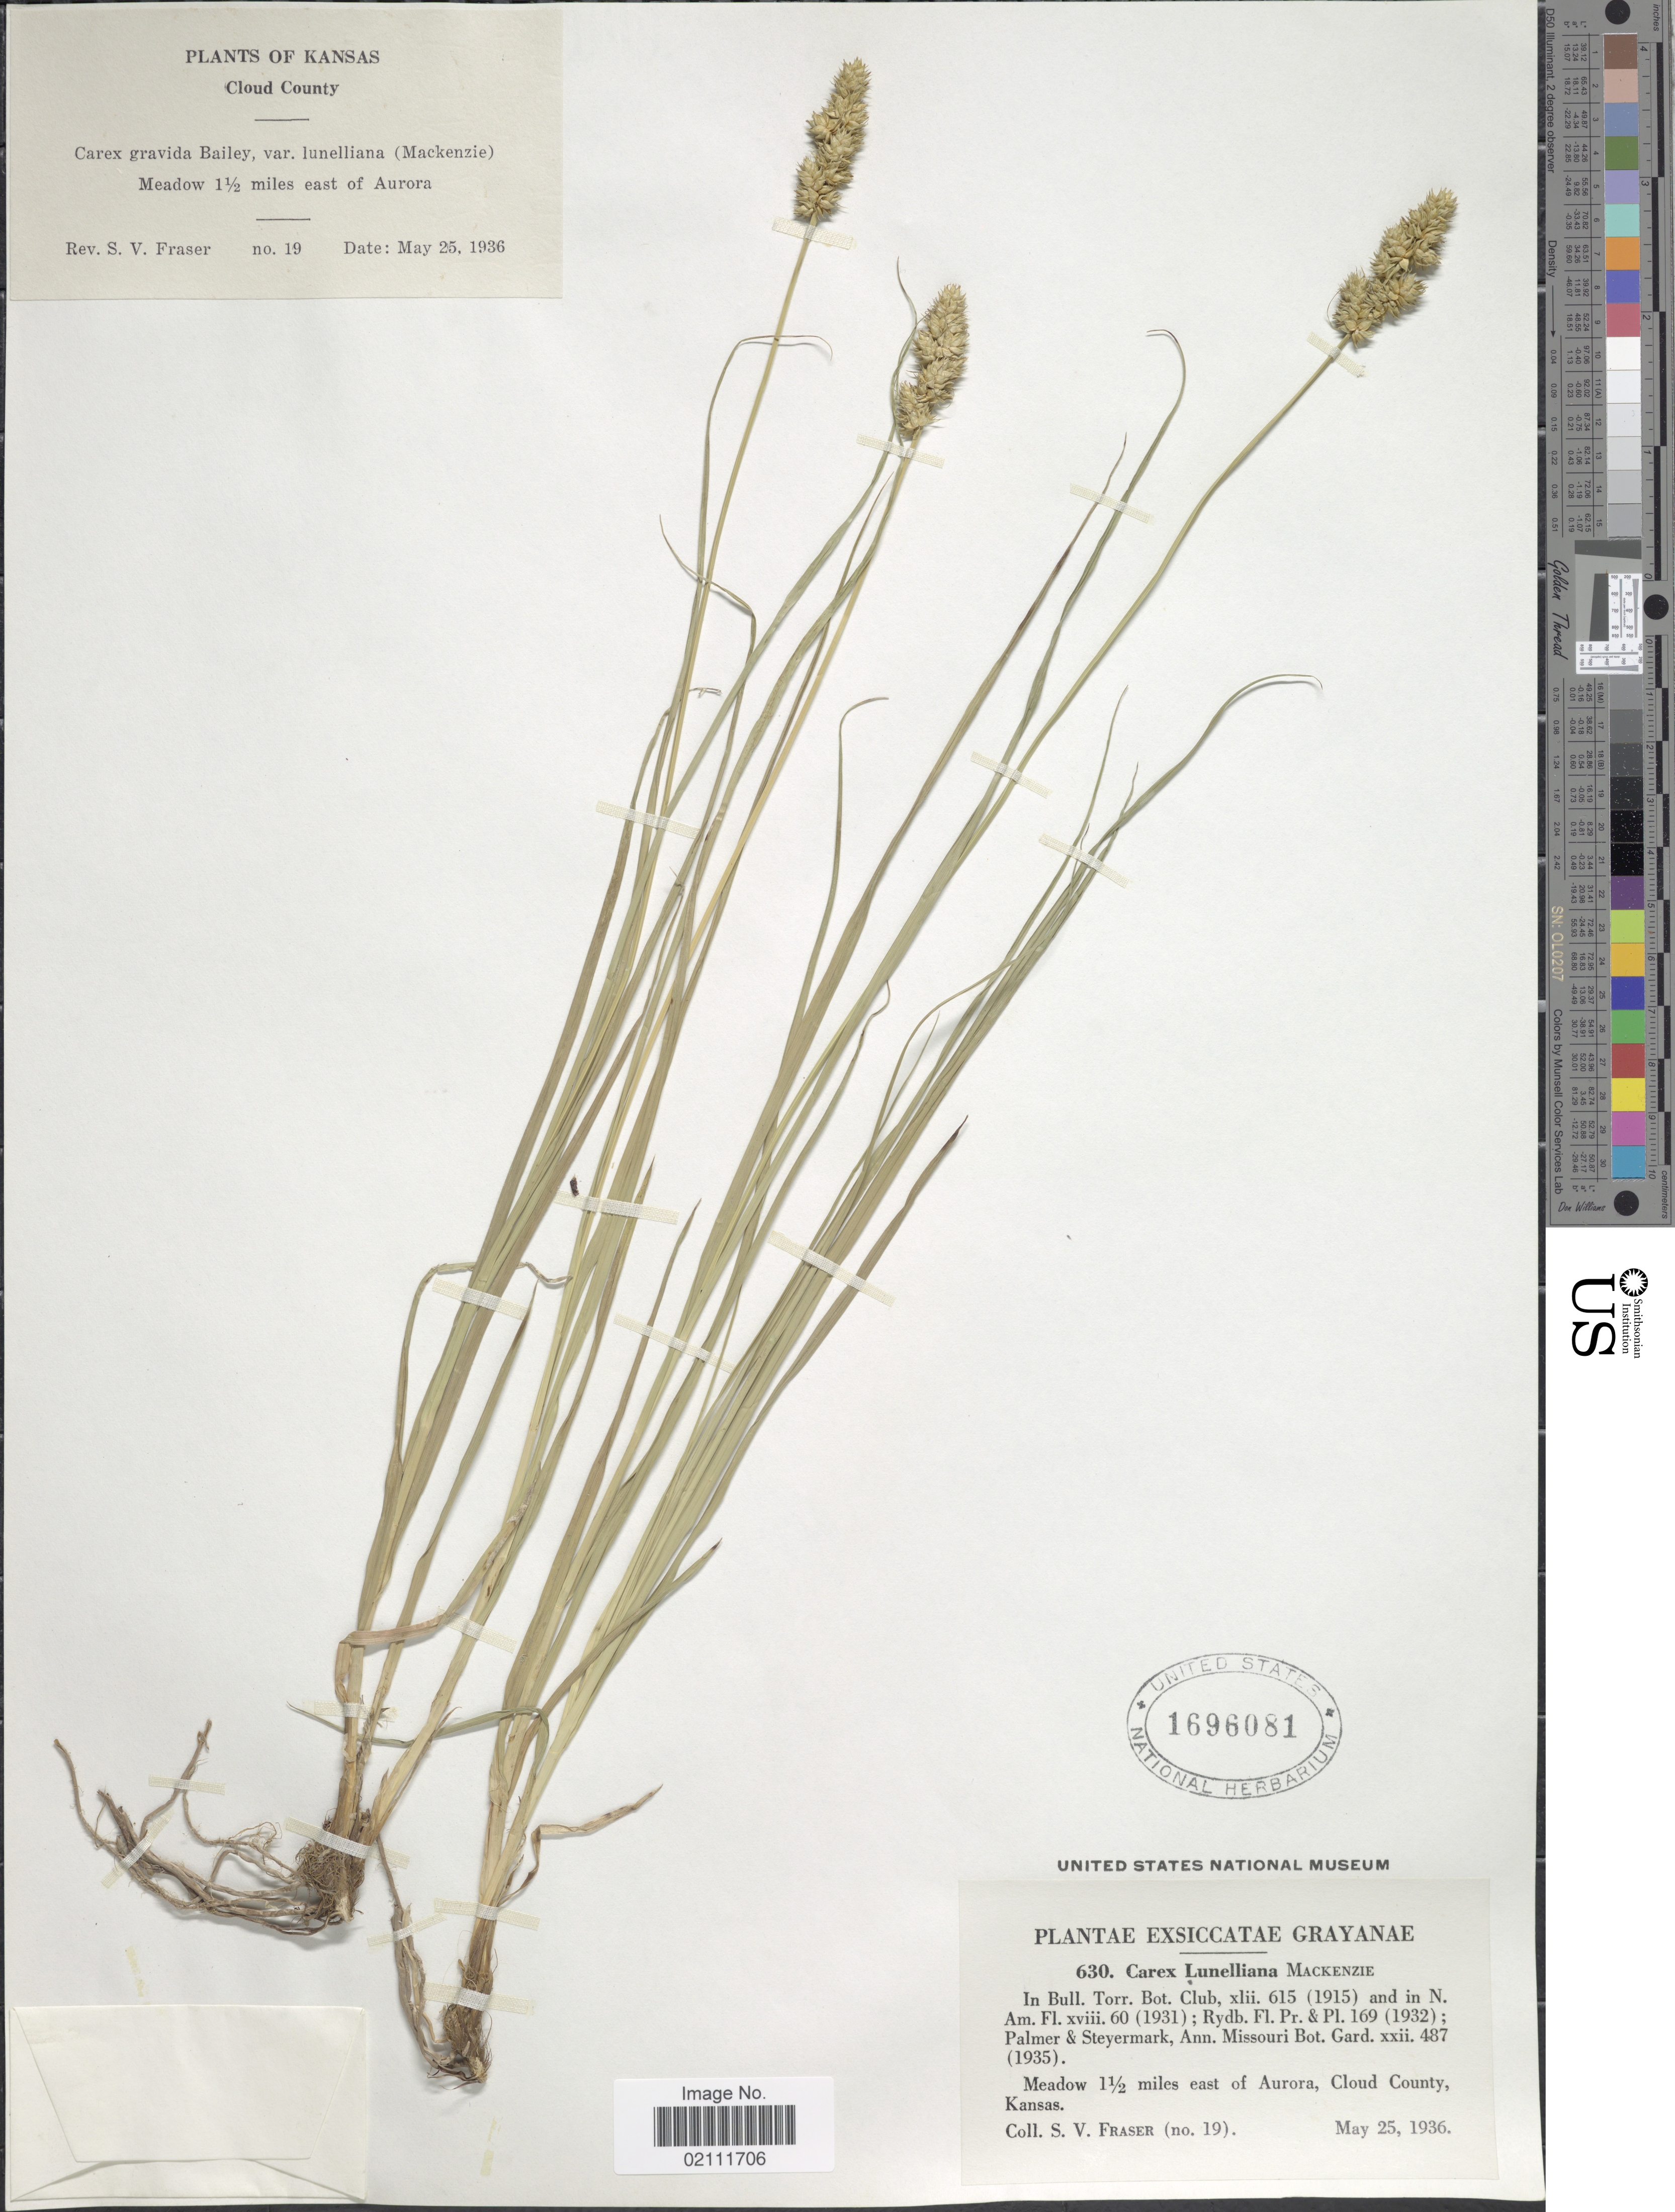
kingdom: Plantae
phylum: Tracheophyta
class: Liliopsida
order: Poales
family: Cyperaceae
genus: Carex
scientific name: Carex gravida var. lunelliana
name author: (Mack.) F.J. Herm.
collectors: S. Fraser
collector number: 19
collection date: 1936-05-25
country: United States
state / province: Kansas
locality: Meadow 1 1/2 miles east of Aurora, Cloud County, Grayanae.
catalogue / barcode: US 1696081